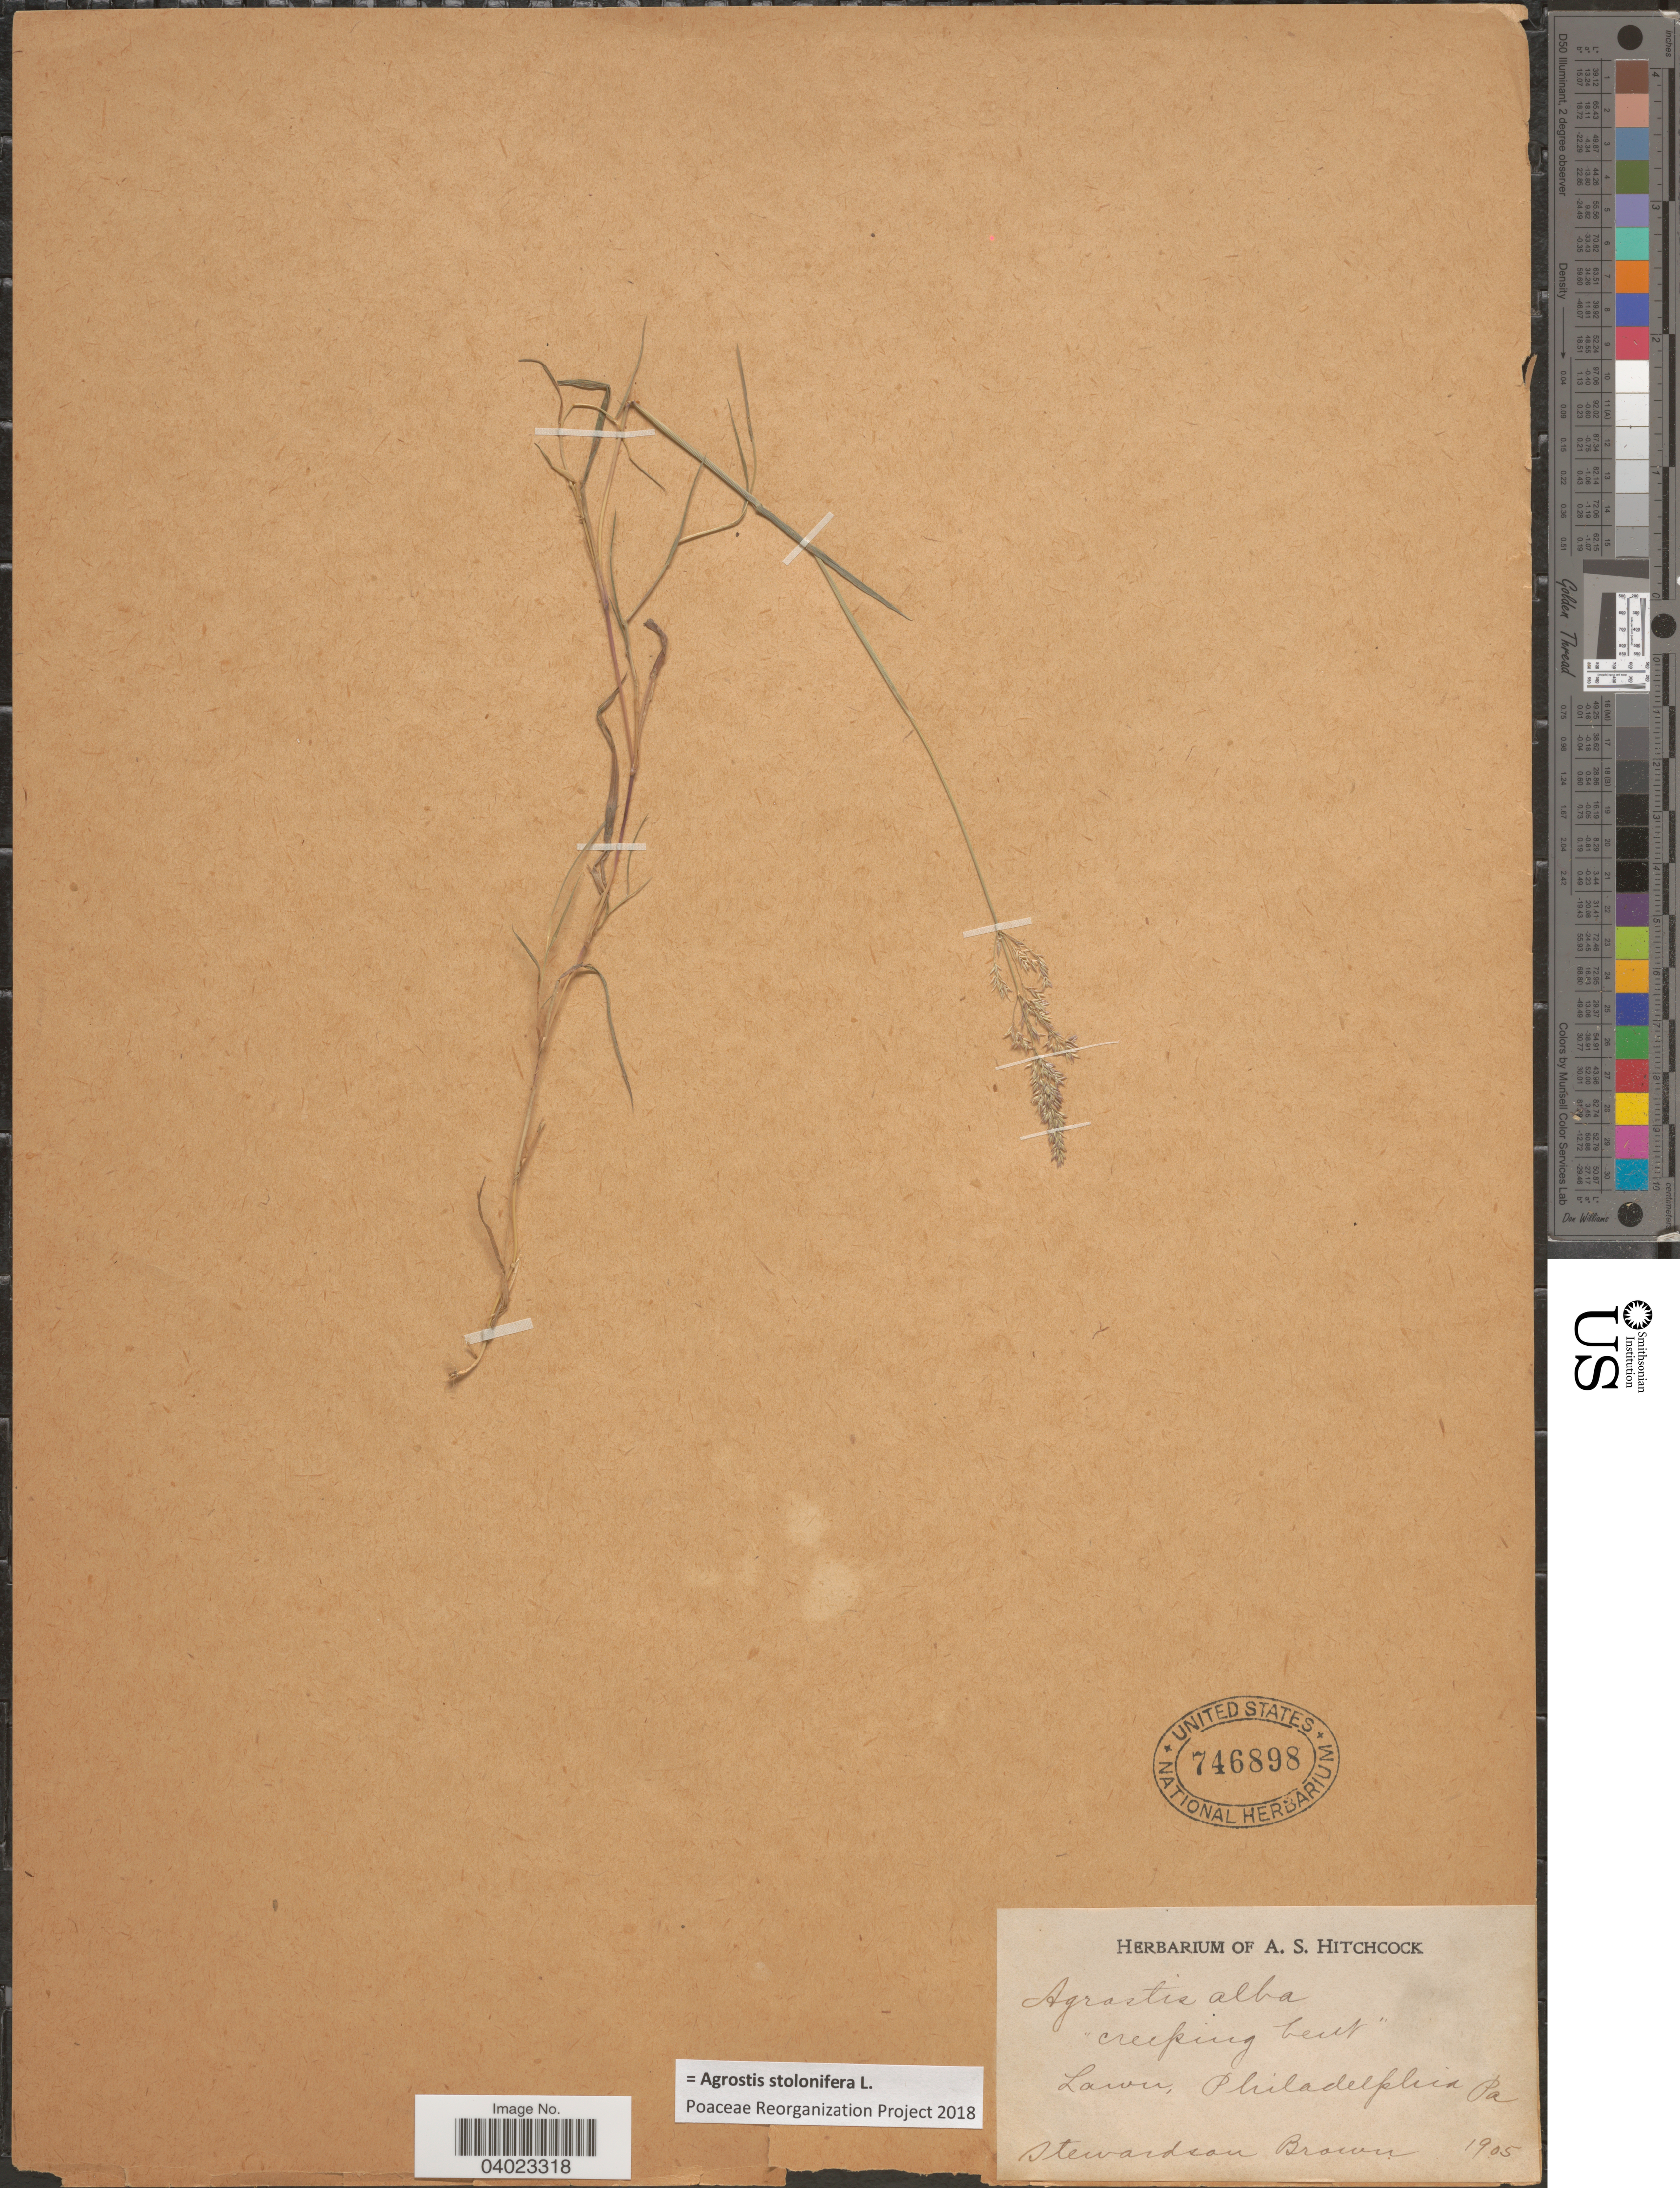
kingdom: Plantae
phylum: Tracheophyta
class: Liliopsida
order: Poales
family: Poaceae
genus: Agrostis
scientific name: Agrostis stolonifera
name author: L.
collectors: S. Brown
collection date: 1905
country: United States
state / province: Pennsylvania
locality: Lower, Philadelphia.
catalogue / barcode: US 746898